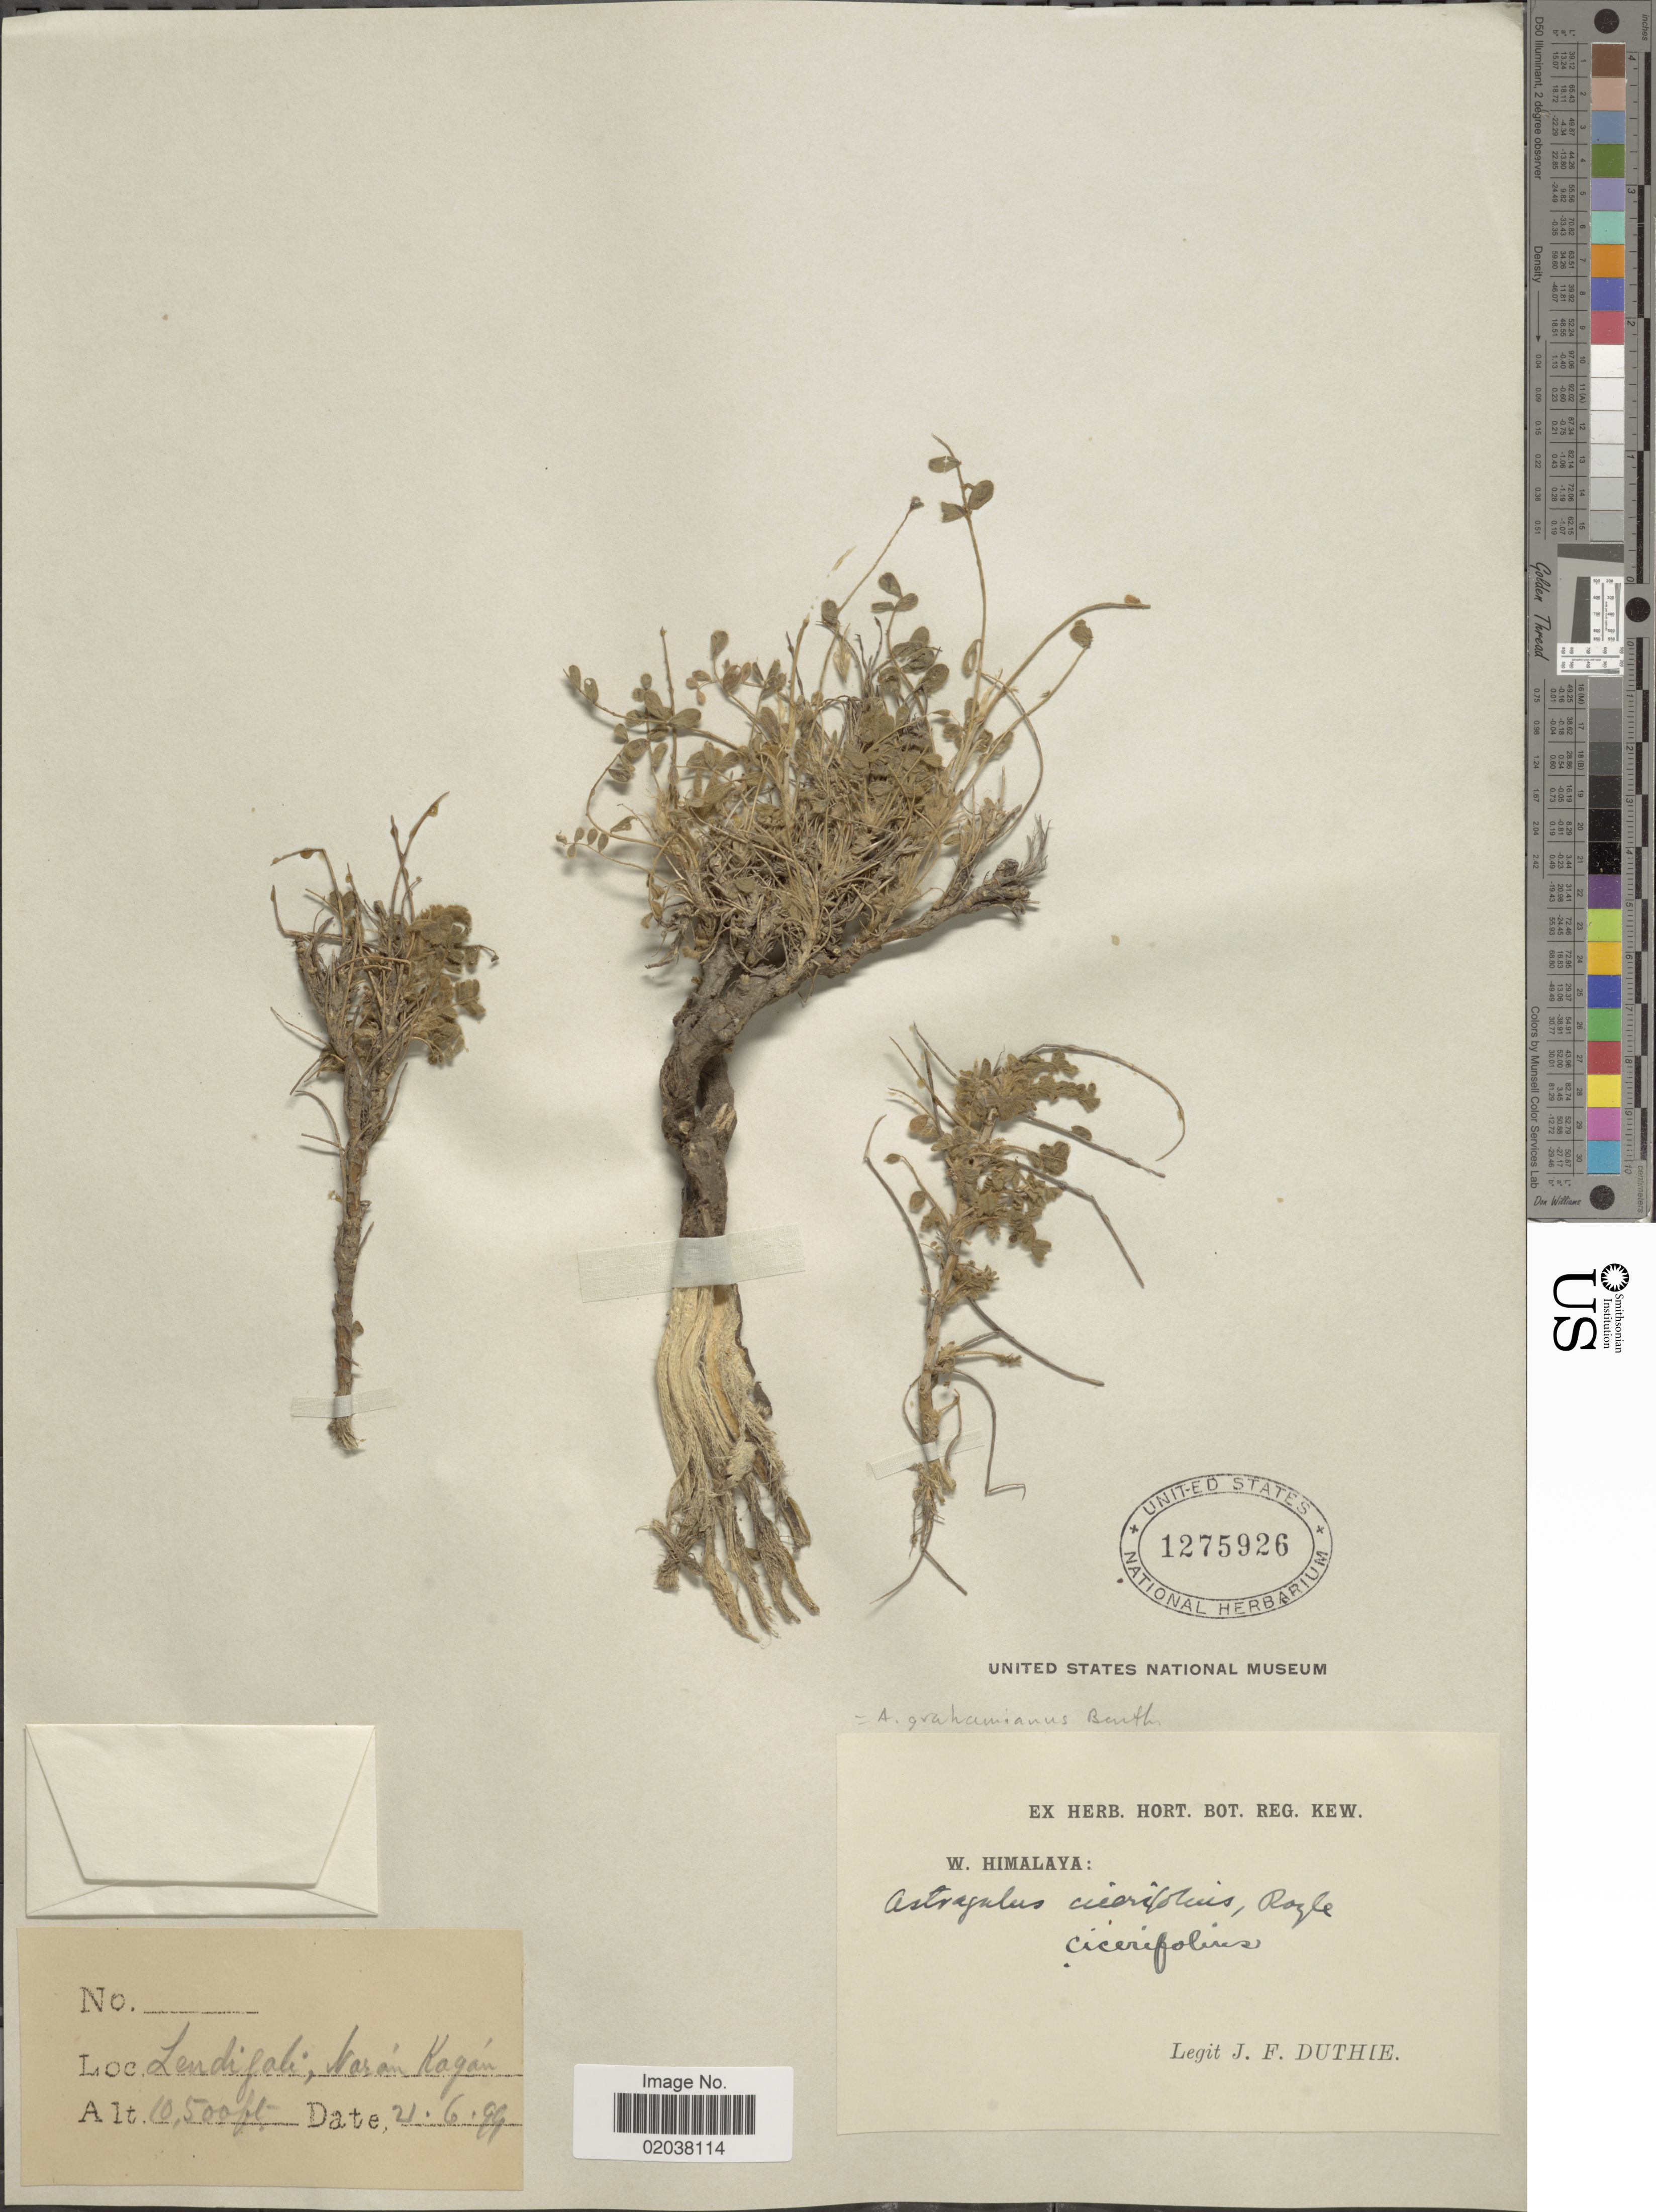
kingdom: Plantae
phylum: Tracheophyta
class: Magnoliopsida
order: Fabales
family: Fabaceae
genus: Astragalus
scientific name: Astragalus grahamianus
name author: Benth.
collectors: J. F. Duthie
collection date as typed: Transcribed d/m/y: 21/6/99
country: Pakistan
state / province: Khyber Pakhtunkhwa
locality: W, Himalaya: Lendigali, Naran Kagan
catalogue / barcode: US 1275926